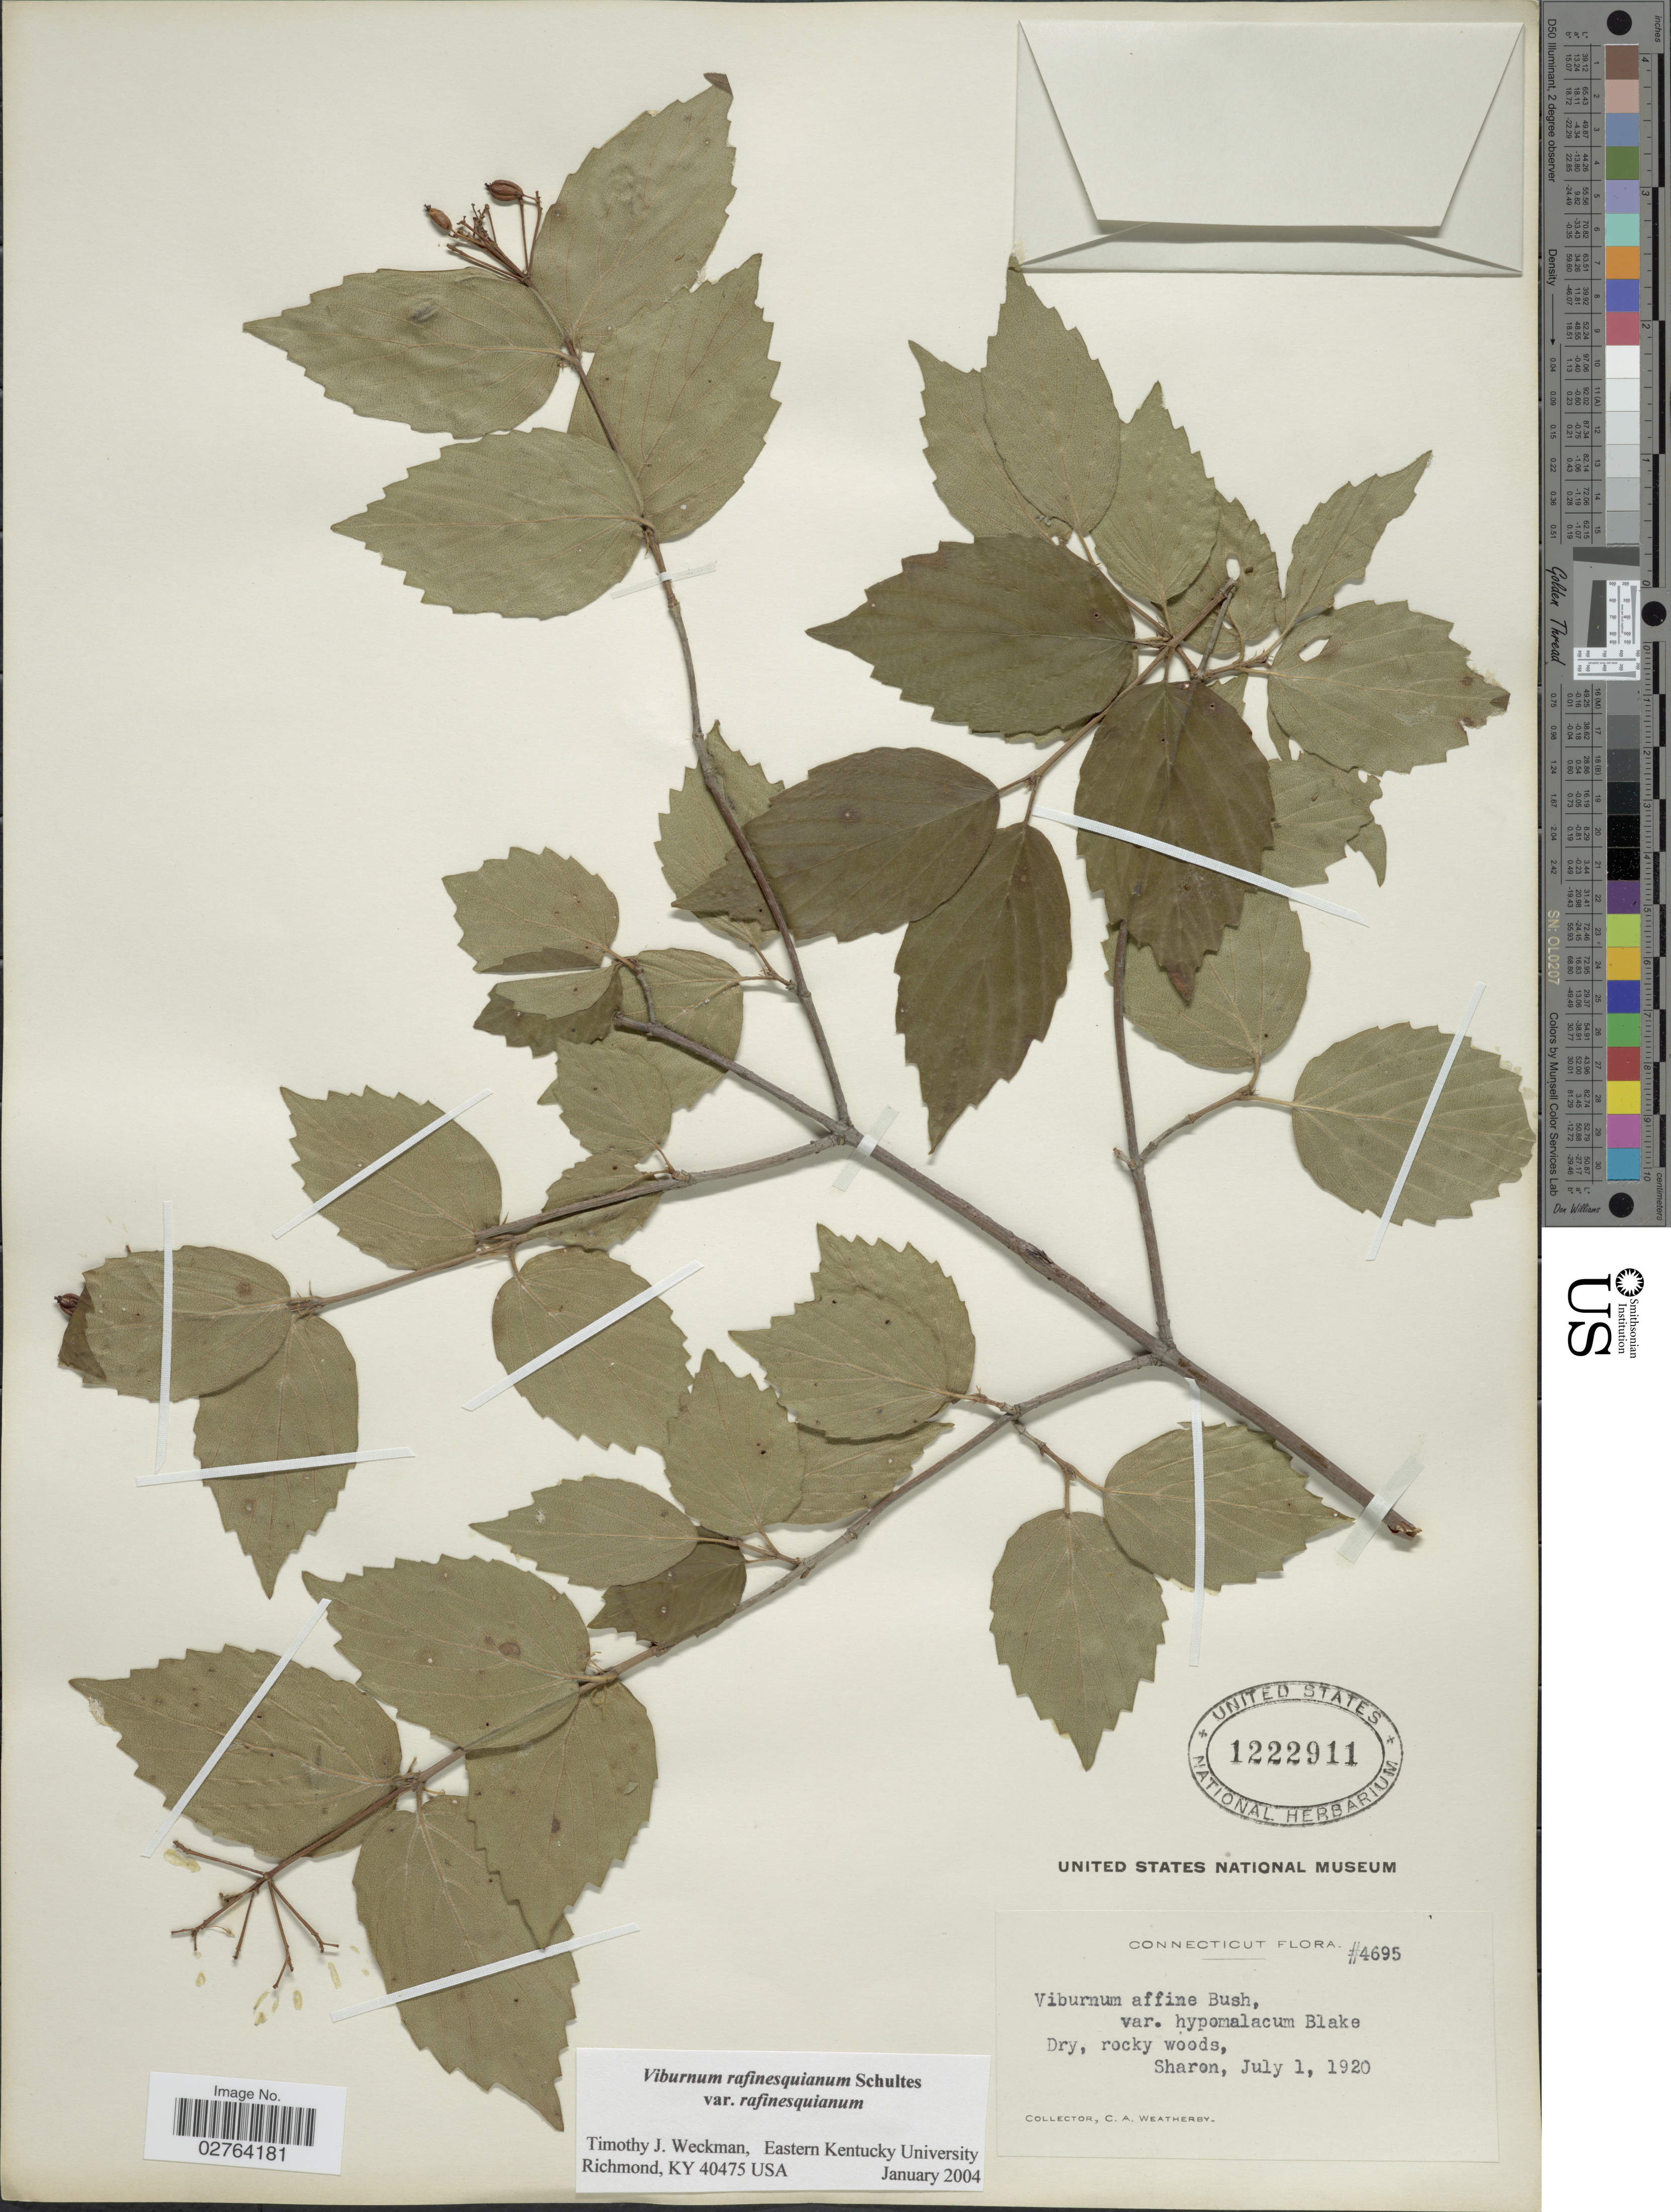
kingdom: Plantae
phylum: Tracheophyta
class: Magnoliopsida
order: Dipsacales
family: Viburnaceae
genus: Viburnum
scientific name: Viburnum rafinesqueanum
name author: Schult.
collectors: C. A. Weatherby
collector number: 4695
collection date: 1920-07-01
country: United States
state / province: Connecticut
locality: Sharon.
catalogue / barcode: US 1222911